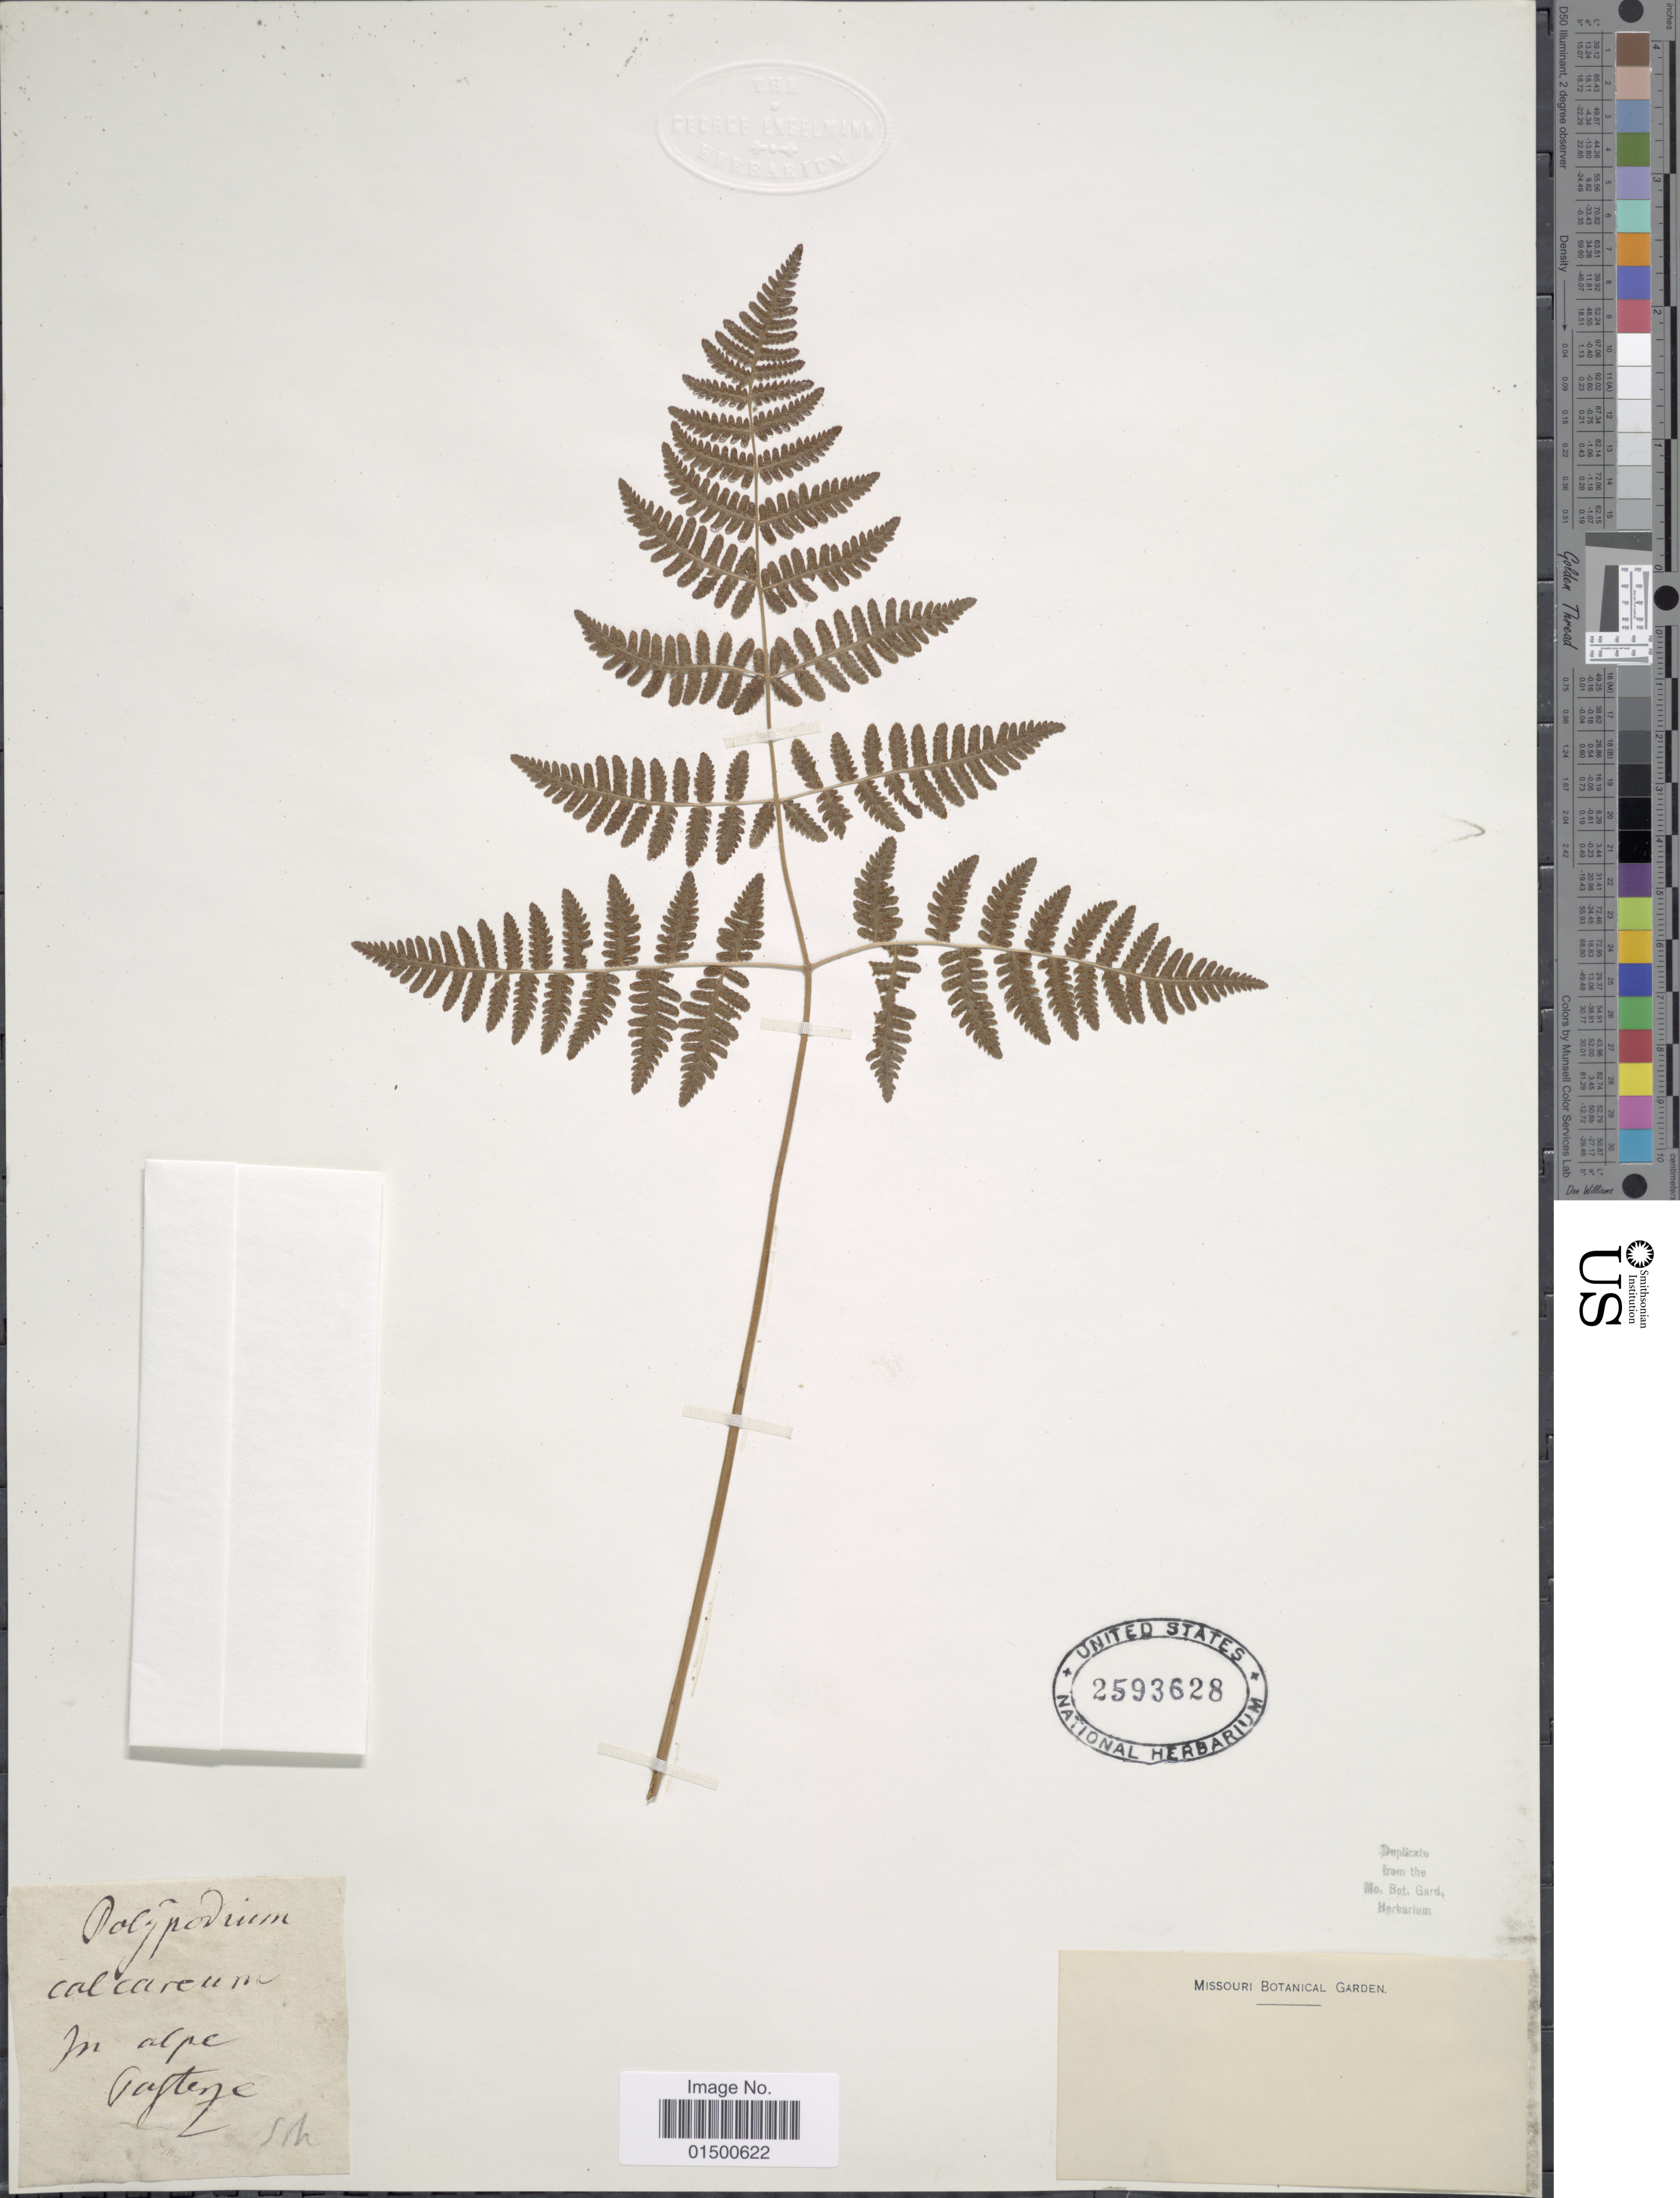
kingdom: Plantae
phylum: Tracheophyta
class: Polypodiopsida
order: Polypodiales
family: Cystopteridaceae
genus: Gymnocarpium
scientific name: Gymnocarpium disjunctum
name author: (Rupr.) Ching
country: Austria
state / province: Karnten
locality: In alpe Pasterze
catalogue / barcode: US 2593628